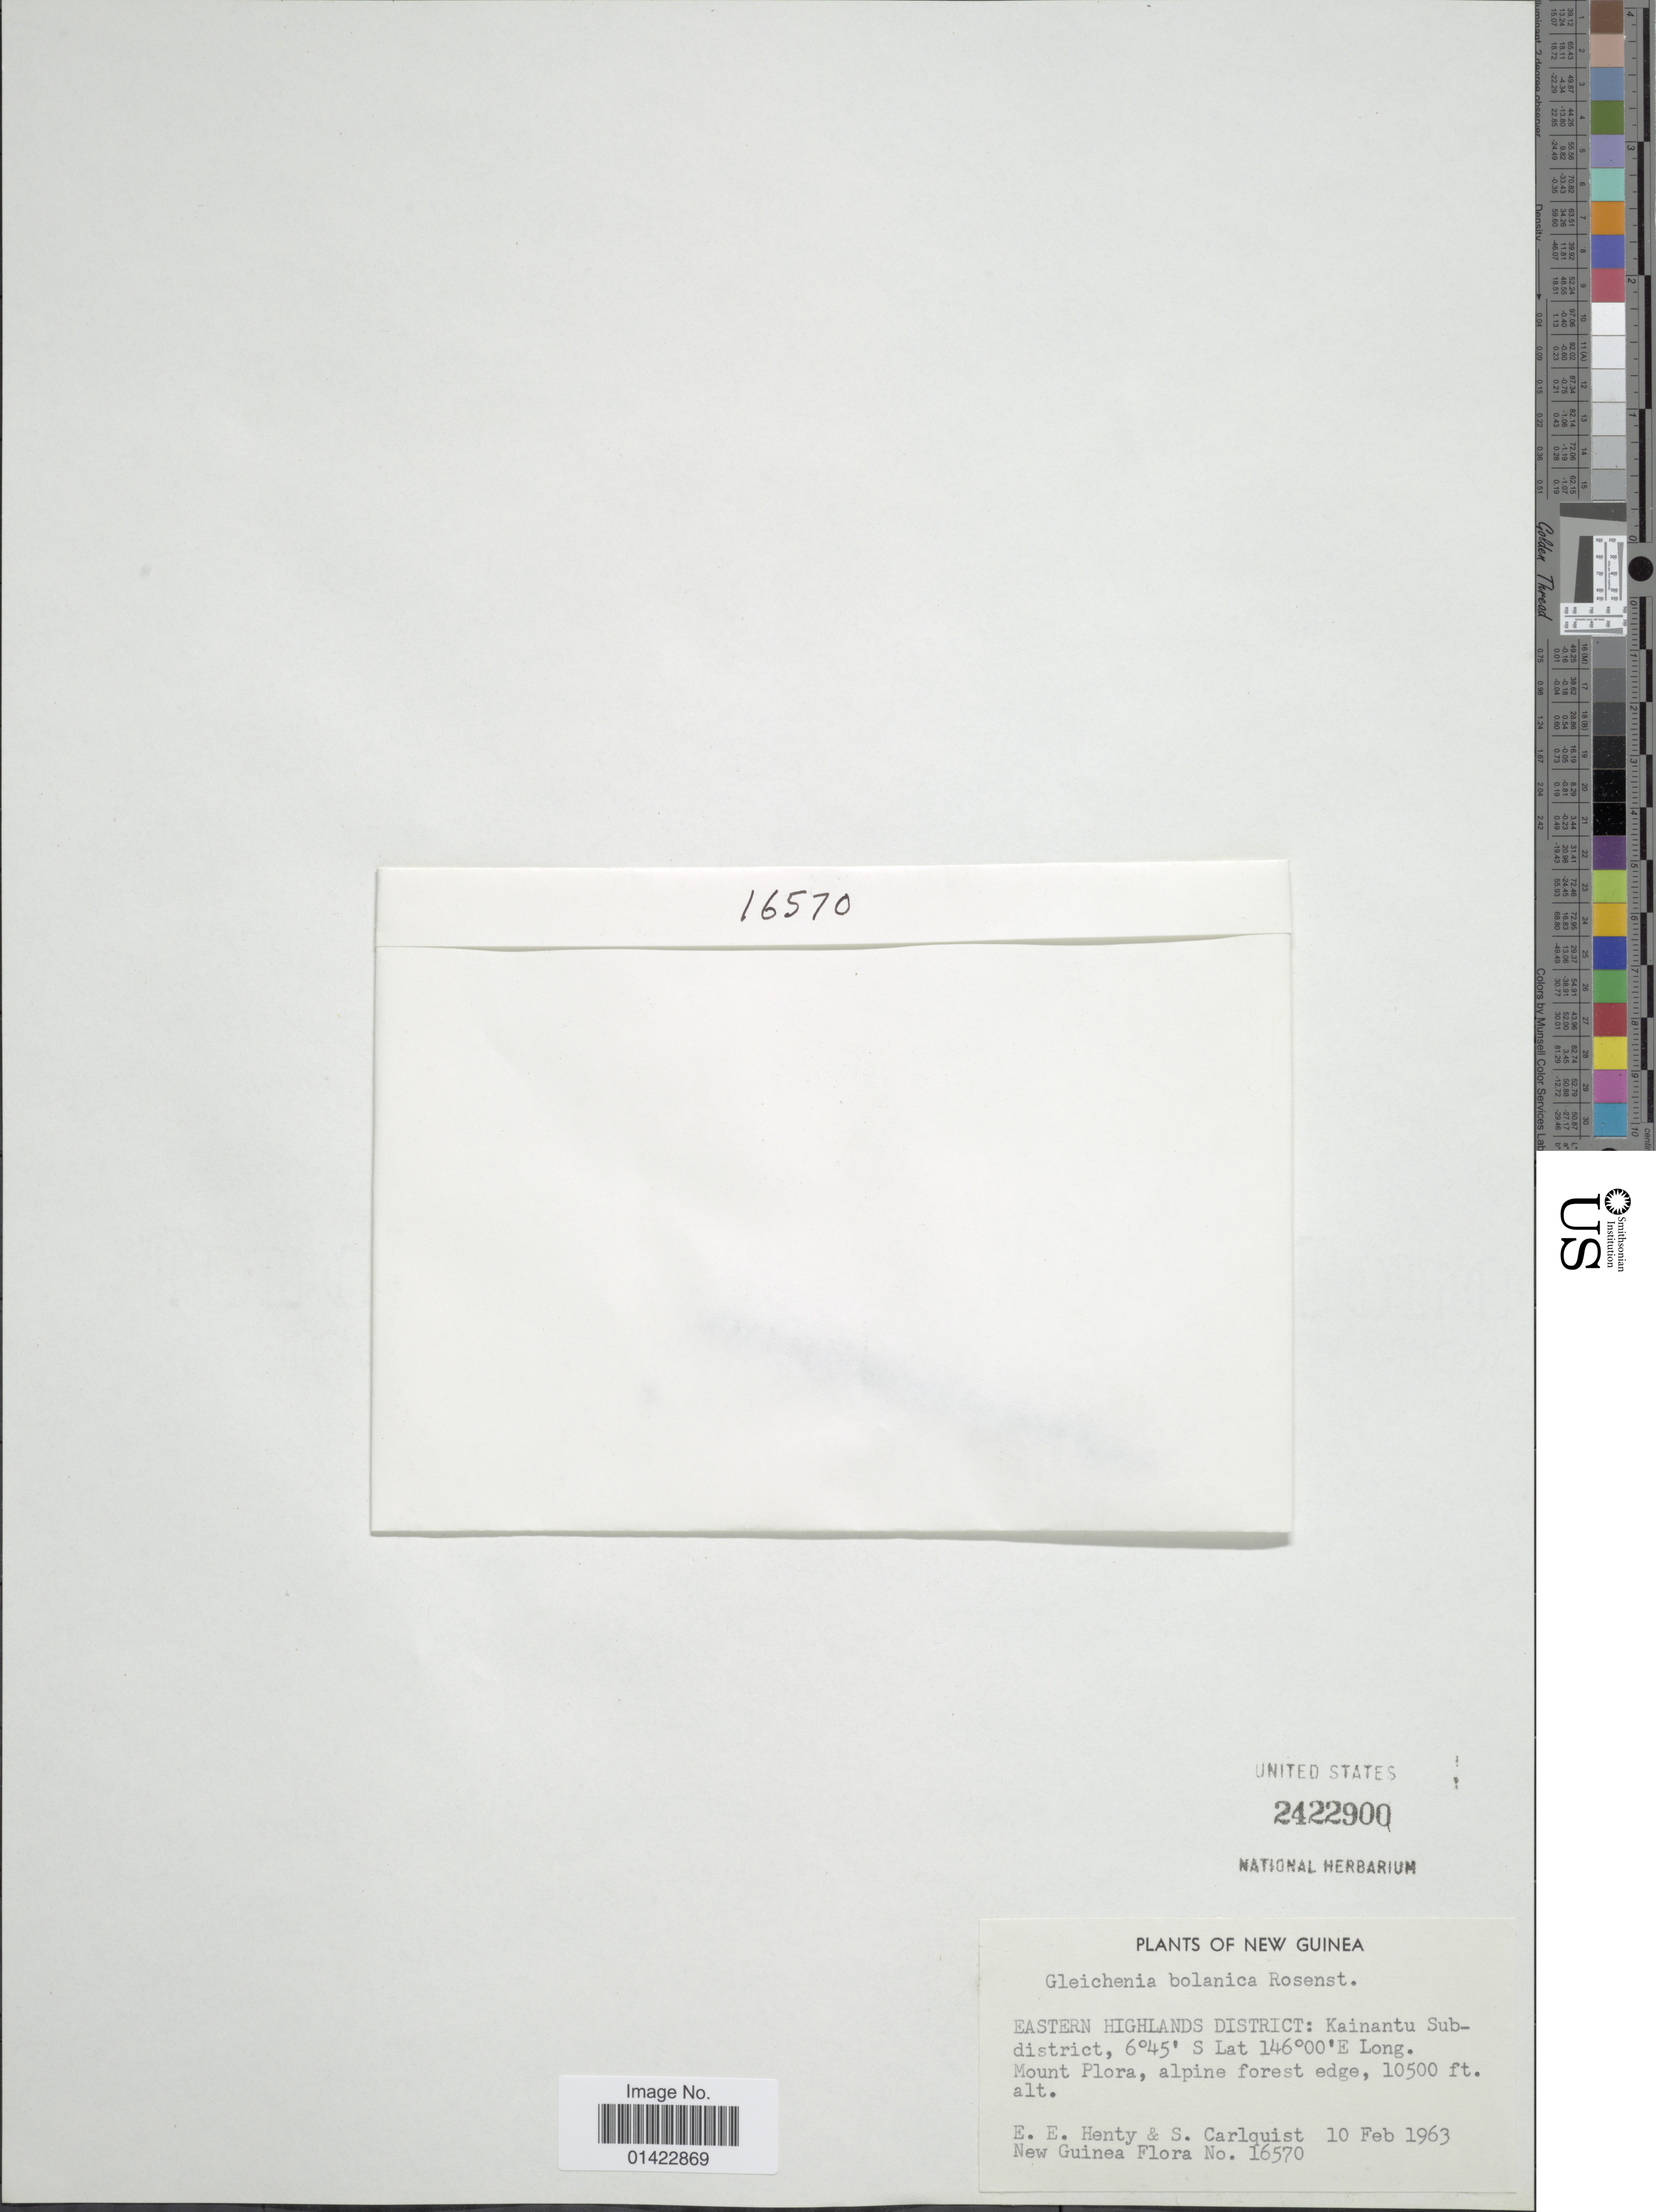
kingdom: Plantae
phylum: Tracheophyta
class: Polypodiopsida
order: Gleicheniales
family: Gleicheniaceae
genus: Sticherus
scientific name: Sticherus bolanicus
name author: (Rosenst.) Copel.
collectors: E. Henty & S. Carlquist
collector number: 16570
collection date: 1963-02-10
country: Papua New Guinea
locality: New Guinea. Eastern Highl. Distr.: Kainanty Subdistrict, Mount Plora.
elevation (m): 3200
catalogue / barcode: US 2422900